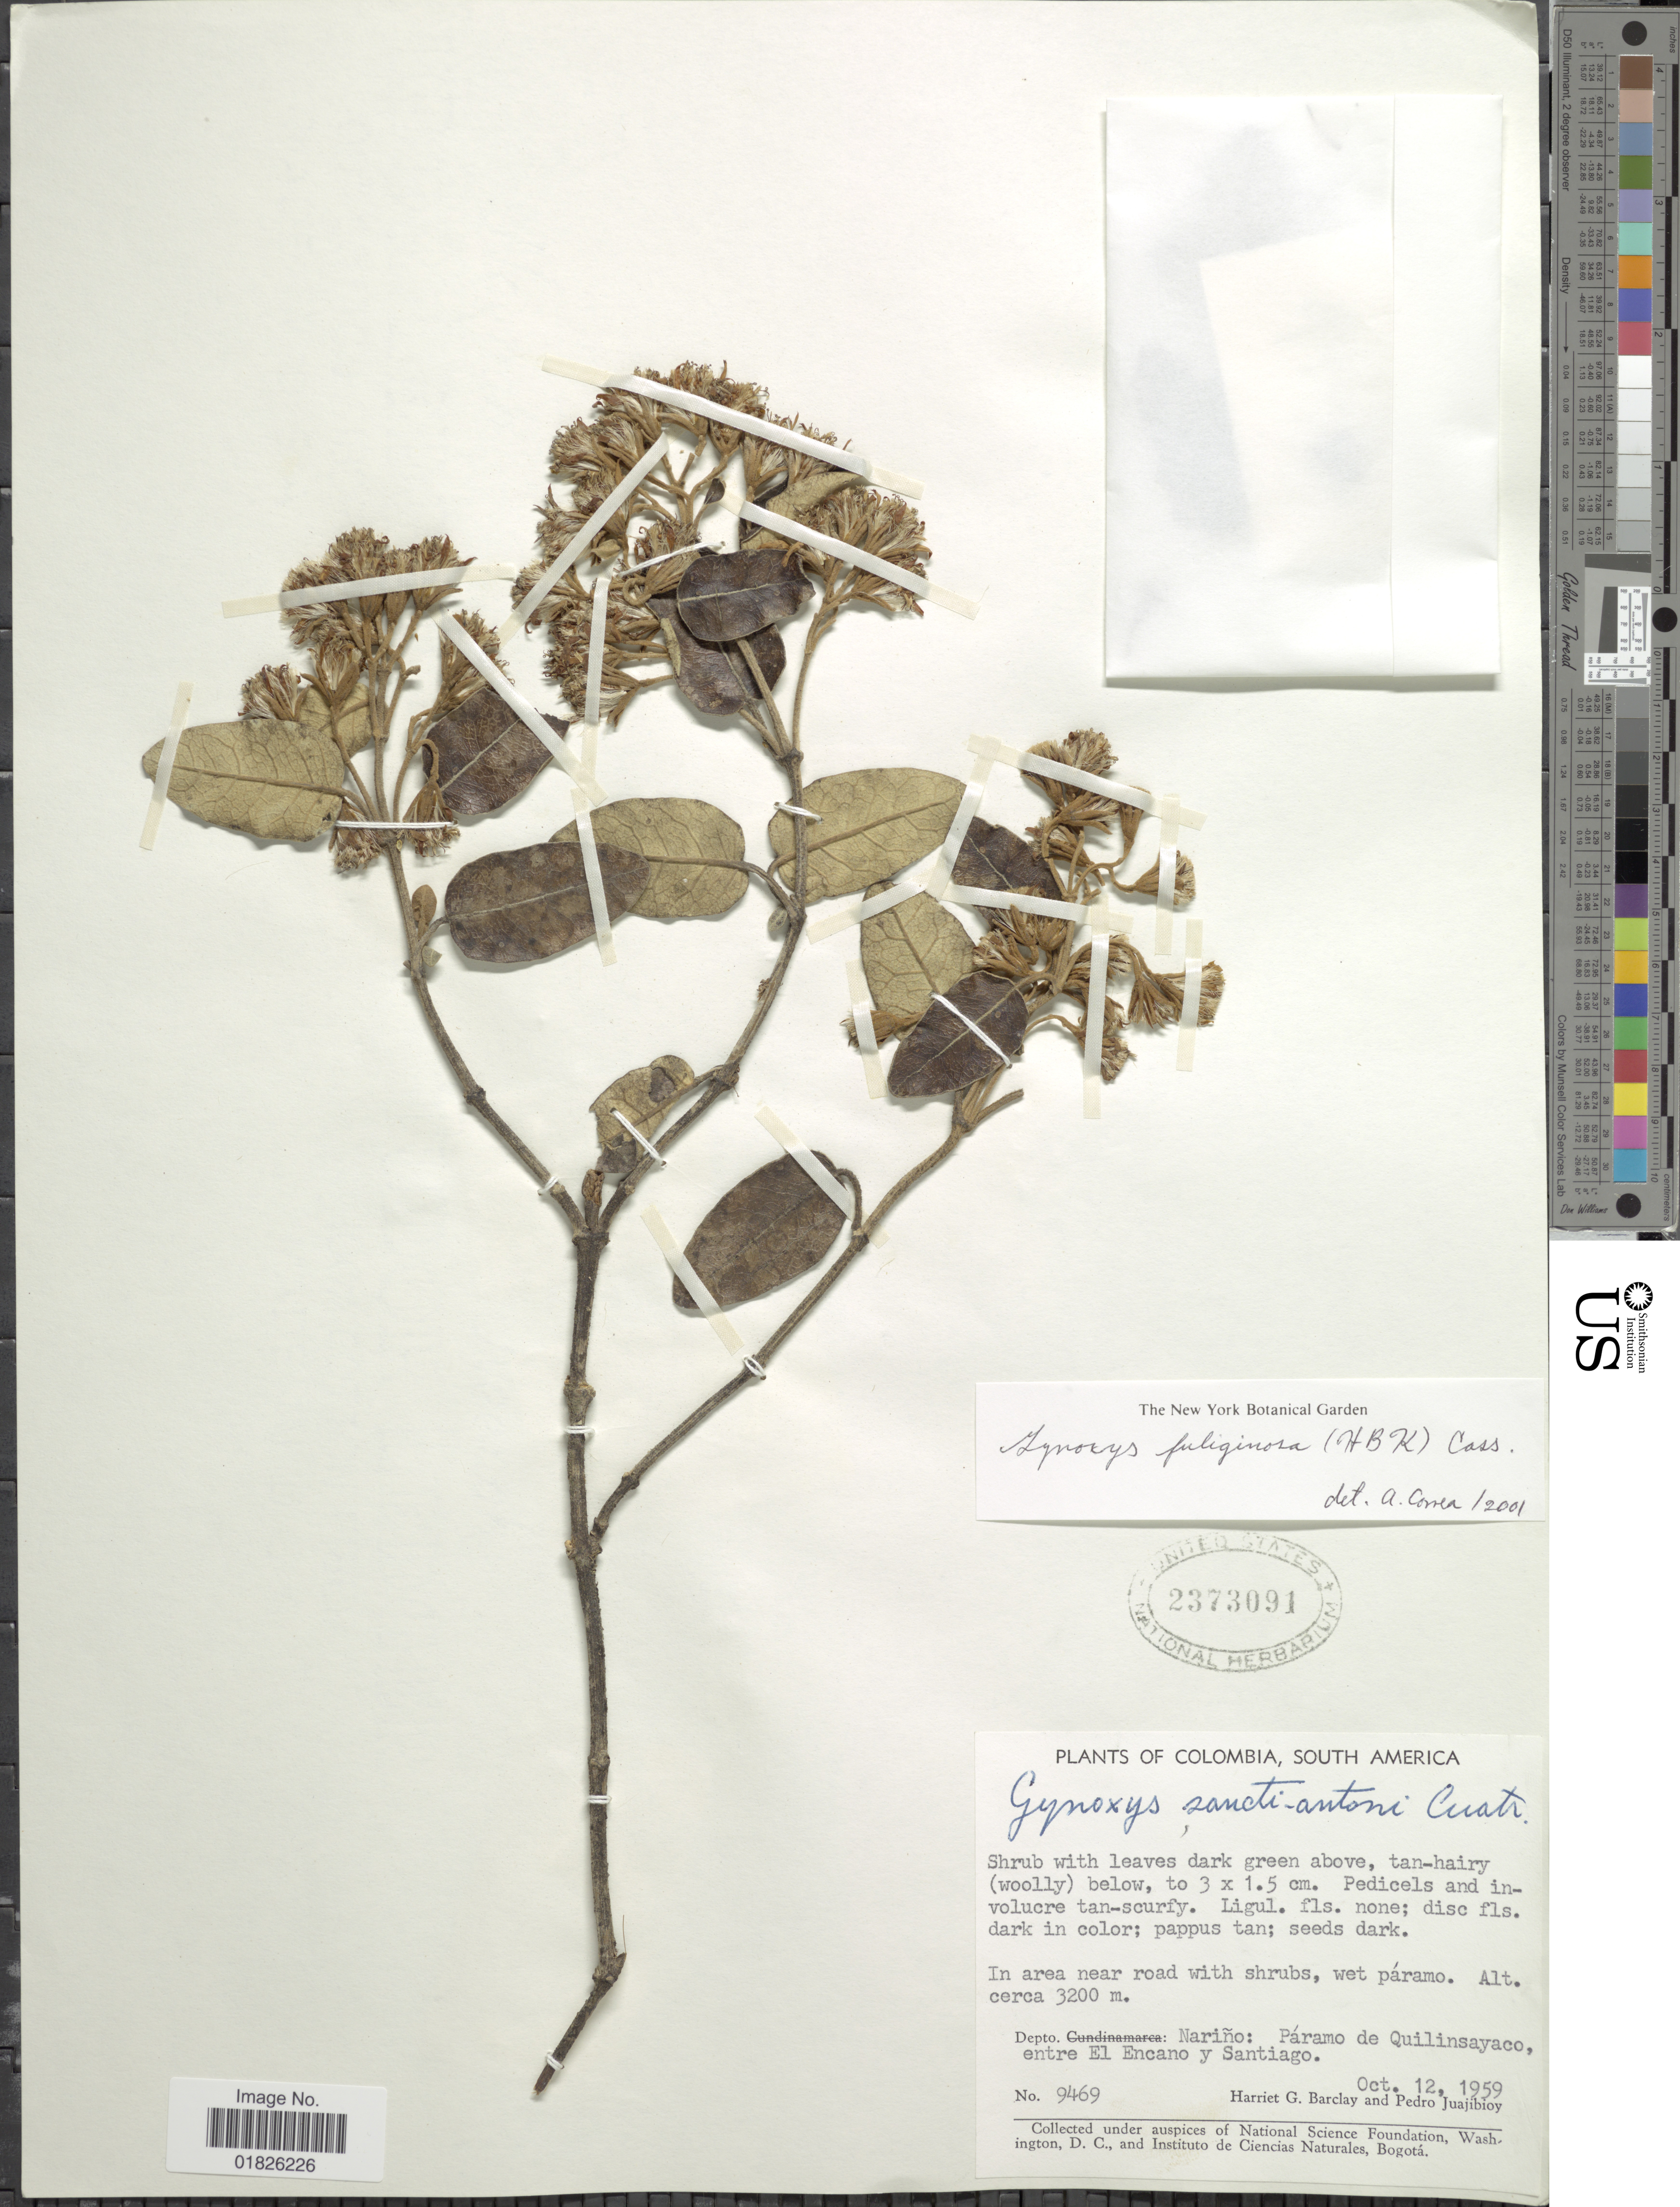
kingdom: Plantae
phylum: Tracheophyta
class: Magnoliopsida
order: Asterales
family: Asteraceae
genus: Gynoxys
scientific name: Gynoxys fuliginosa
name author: Cass.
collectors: H. G. Barclay & P. Juajibioy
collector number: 9469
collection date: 1959-10-12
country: Colombia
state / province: Nariño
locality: In area near road, wet paramo, Paramo de Quillinsayaco, entre El Encano y Santiago.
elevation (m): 3200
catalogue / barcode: US 2373091